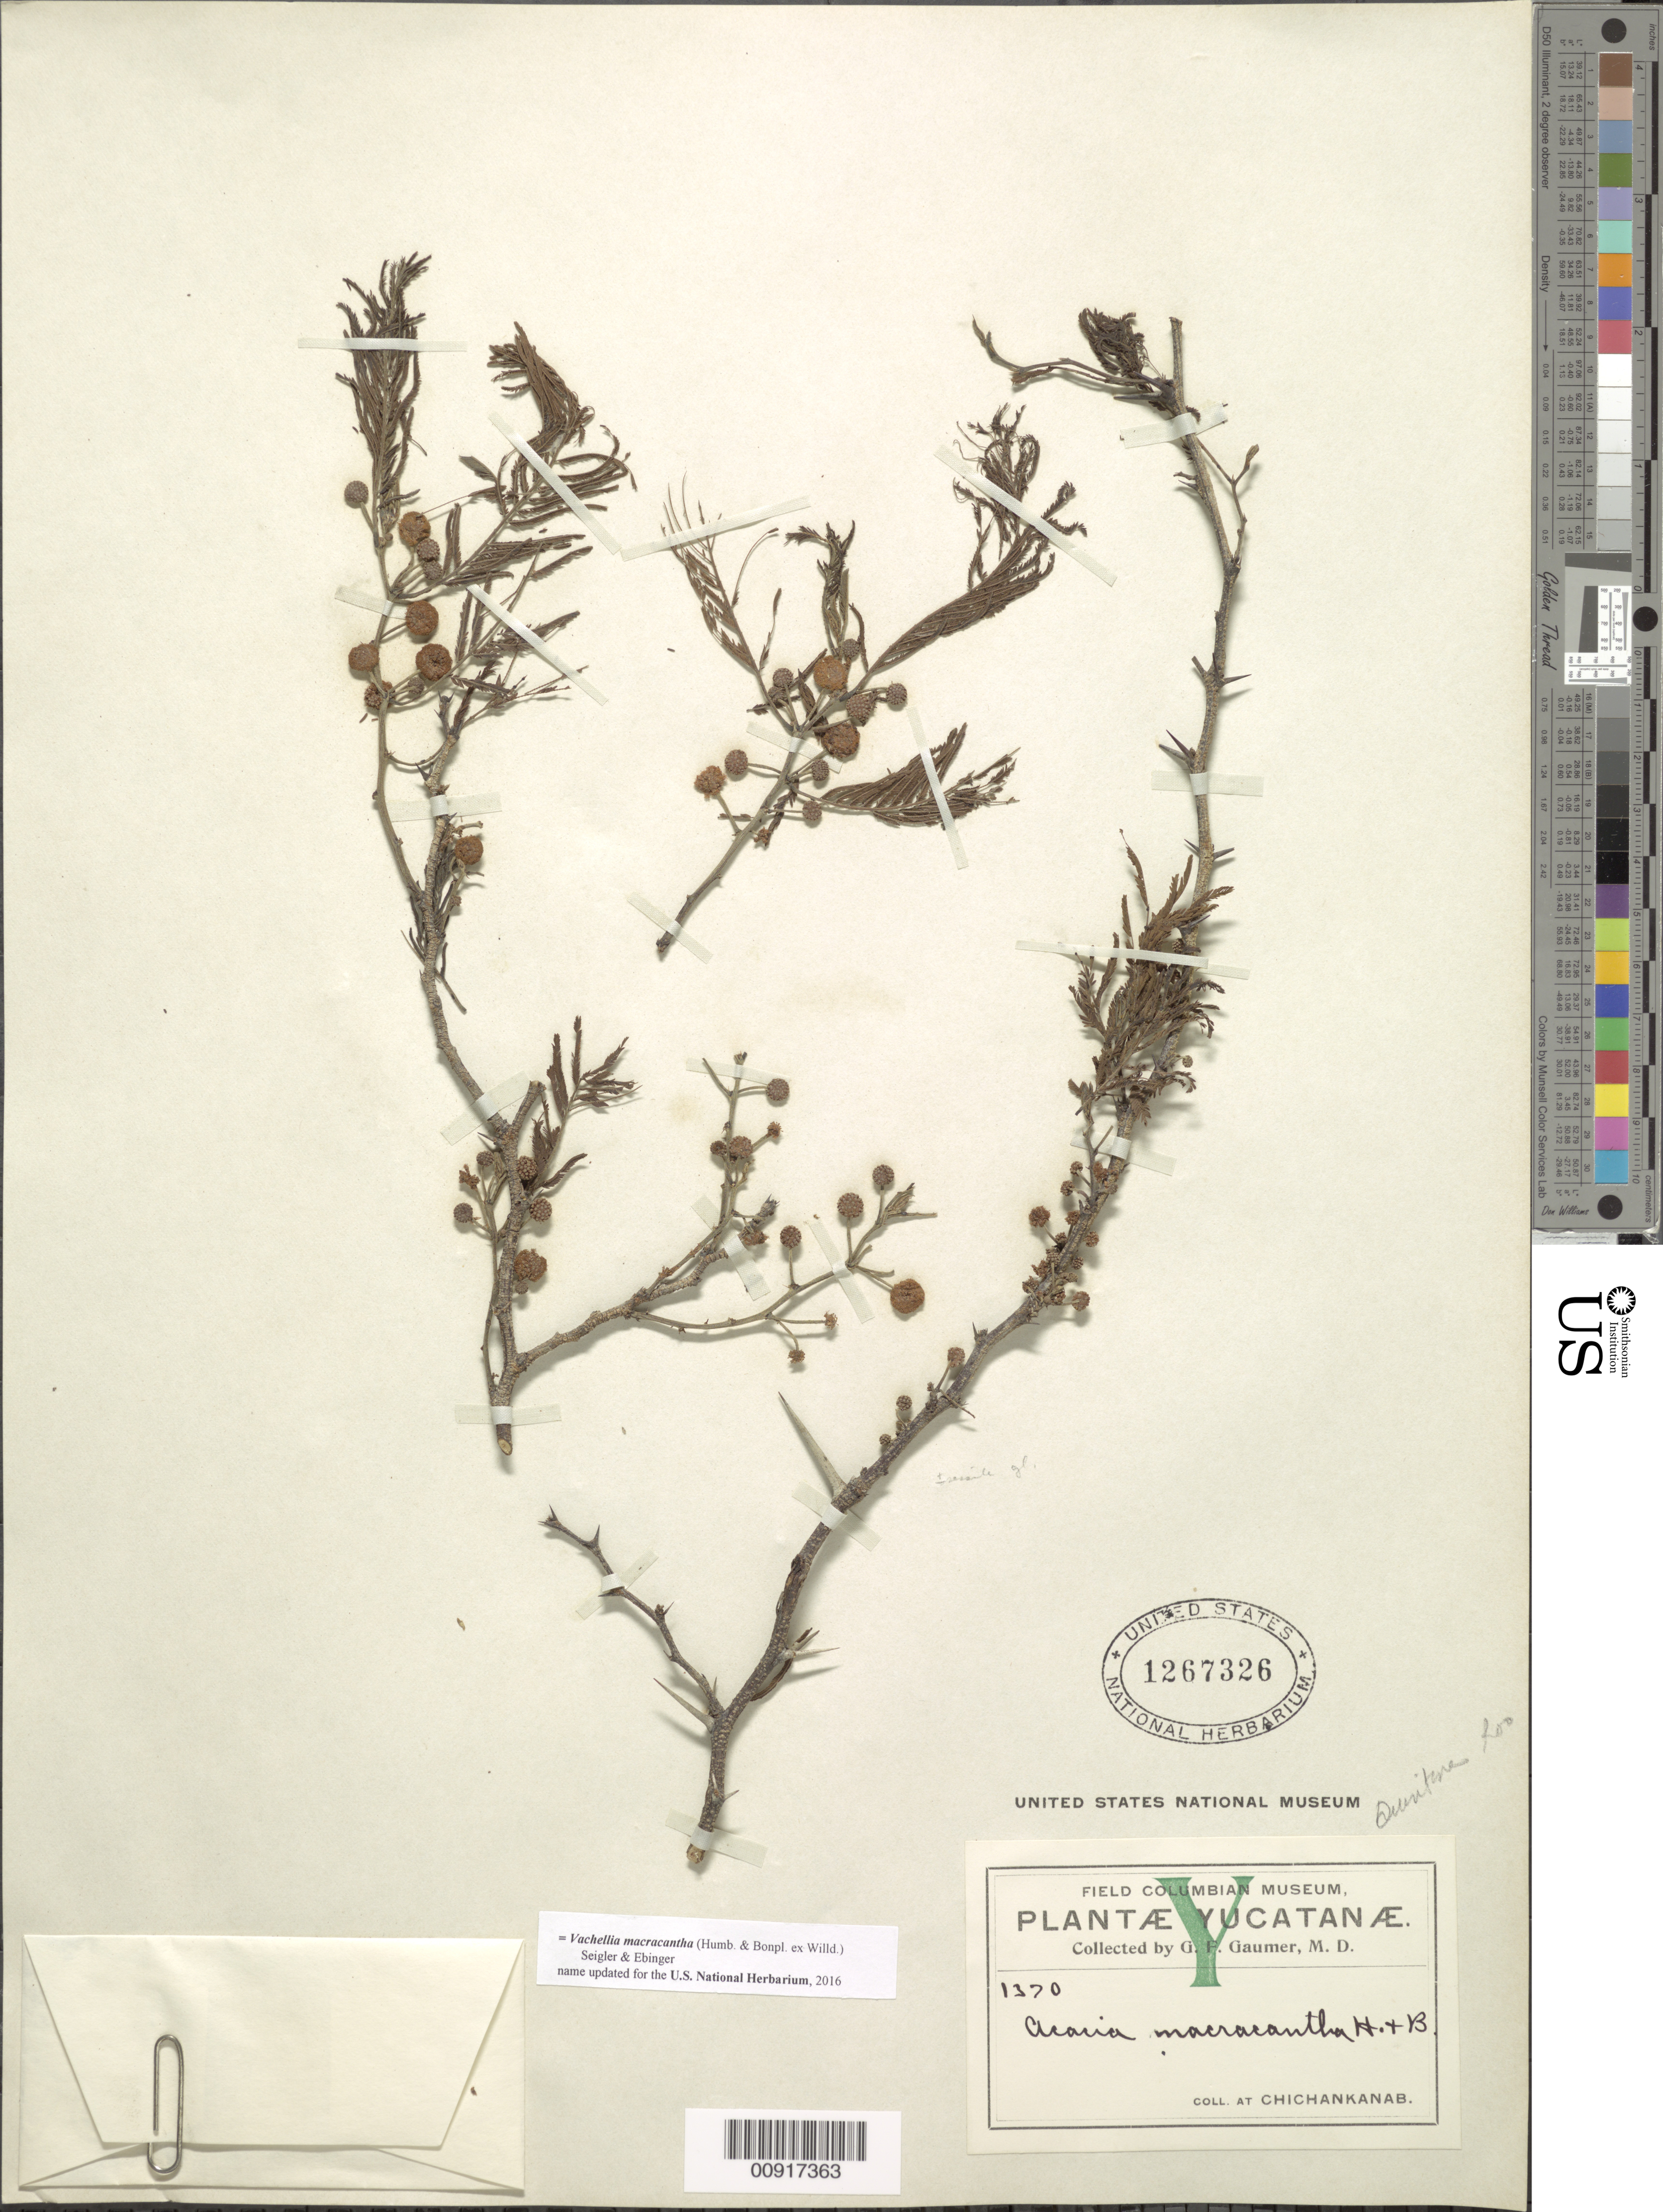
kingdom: Plantae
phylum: Tracheophyta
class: Magnoliopsida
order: Fabales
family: Fabaceae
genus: Vachellia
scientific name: Vachellia macracantha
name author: (Humb. & Bonpl. ex Willd.) Seigler & Ebinger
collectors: G. F. Gaumer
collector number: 1370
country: Mexico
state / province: Quintana Roo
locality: Chichankanab.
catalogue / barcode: US 1267326